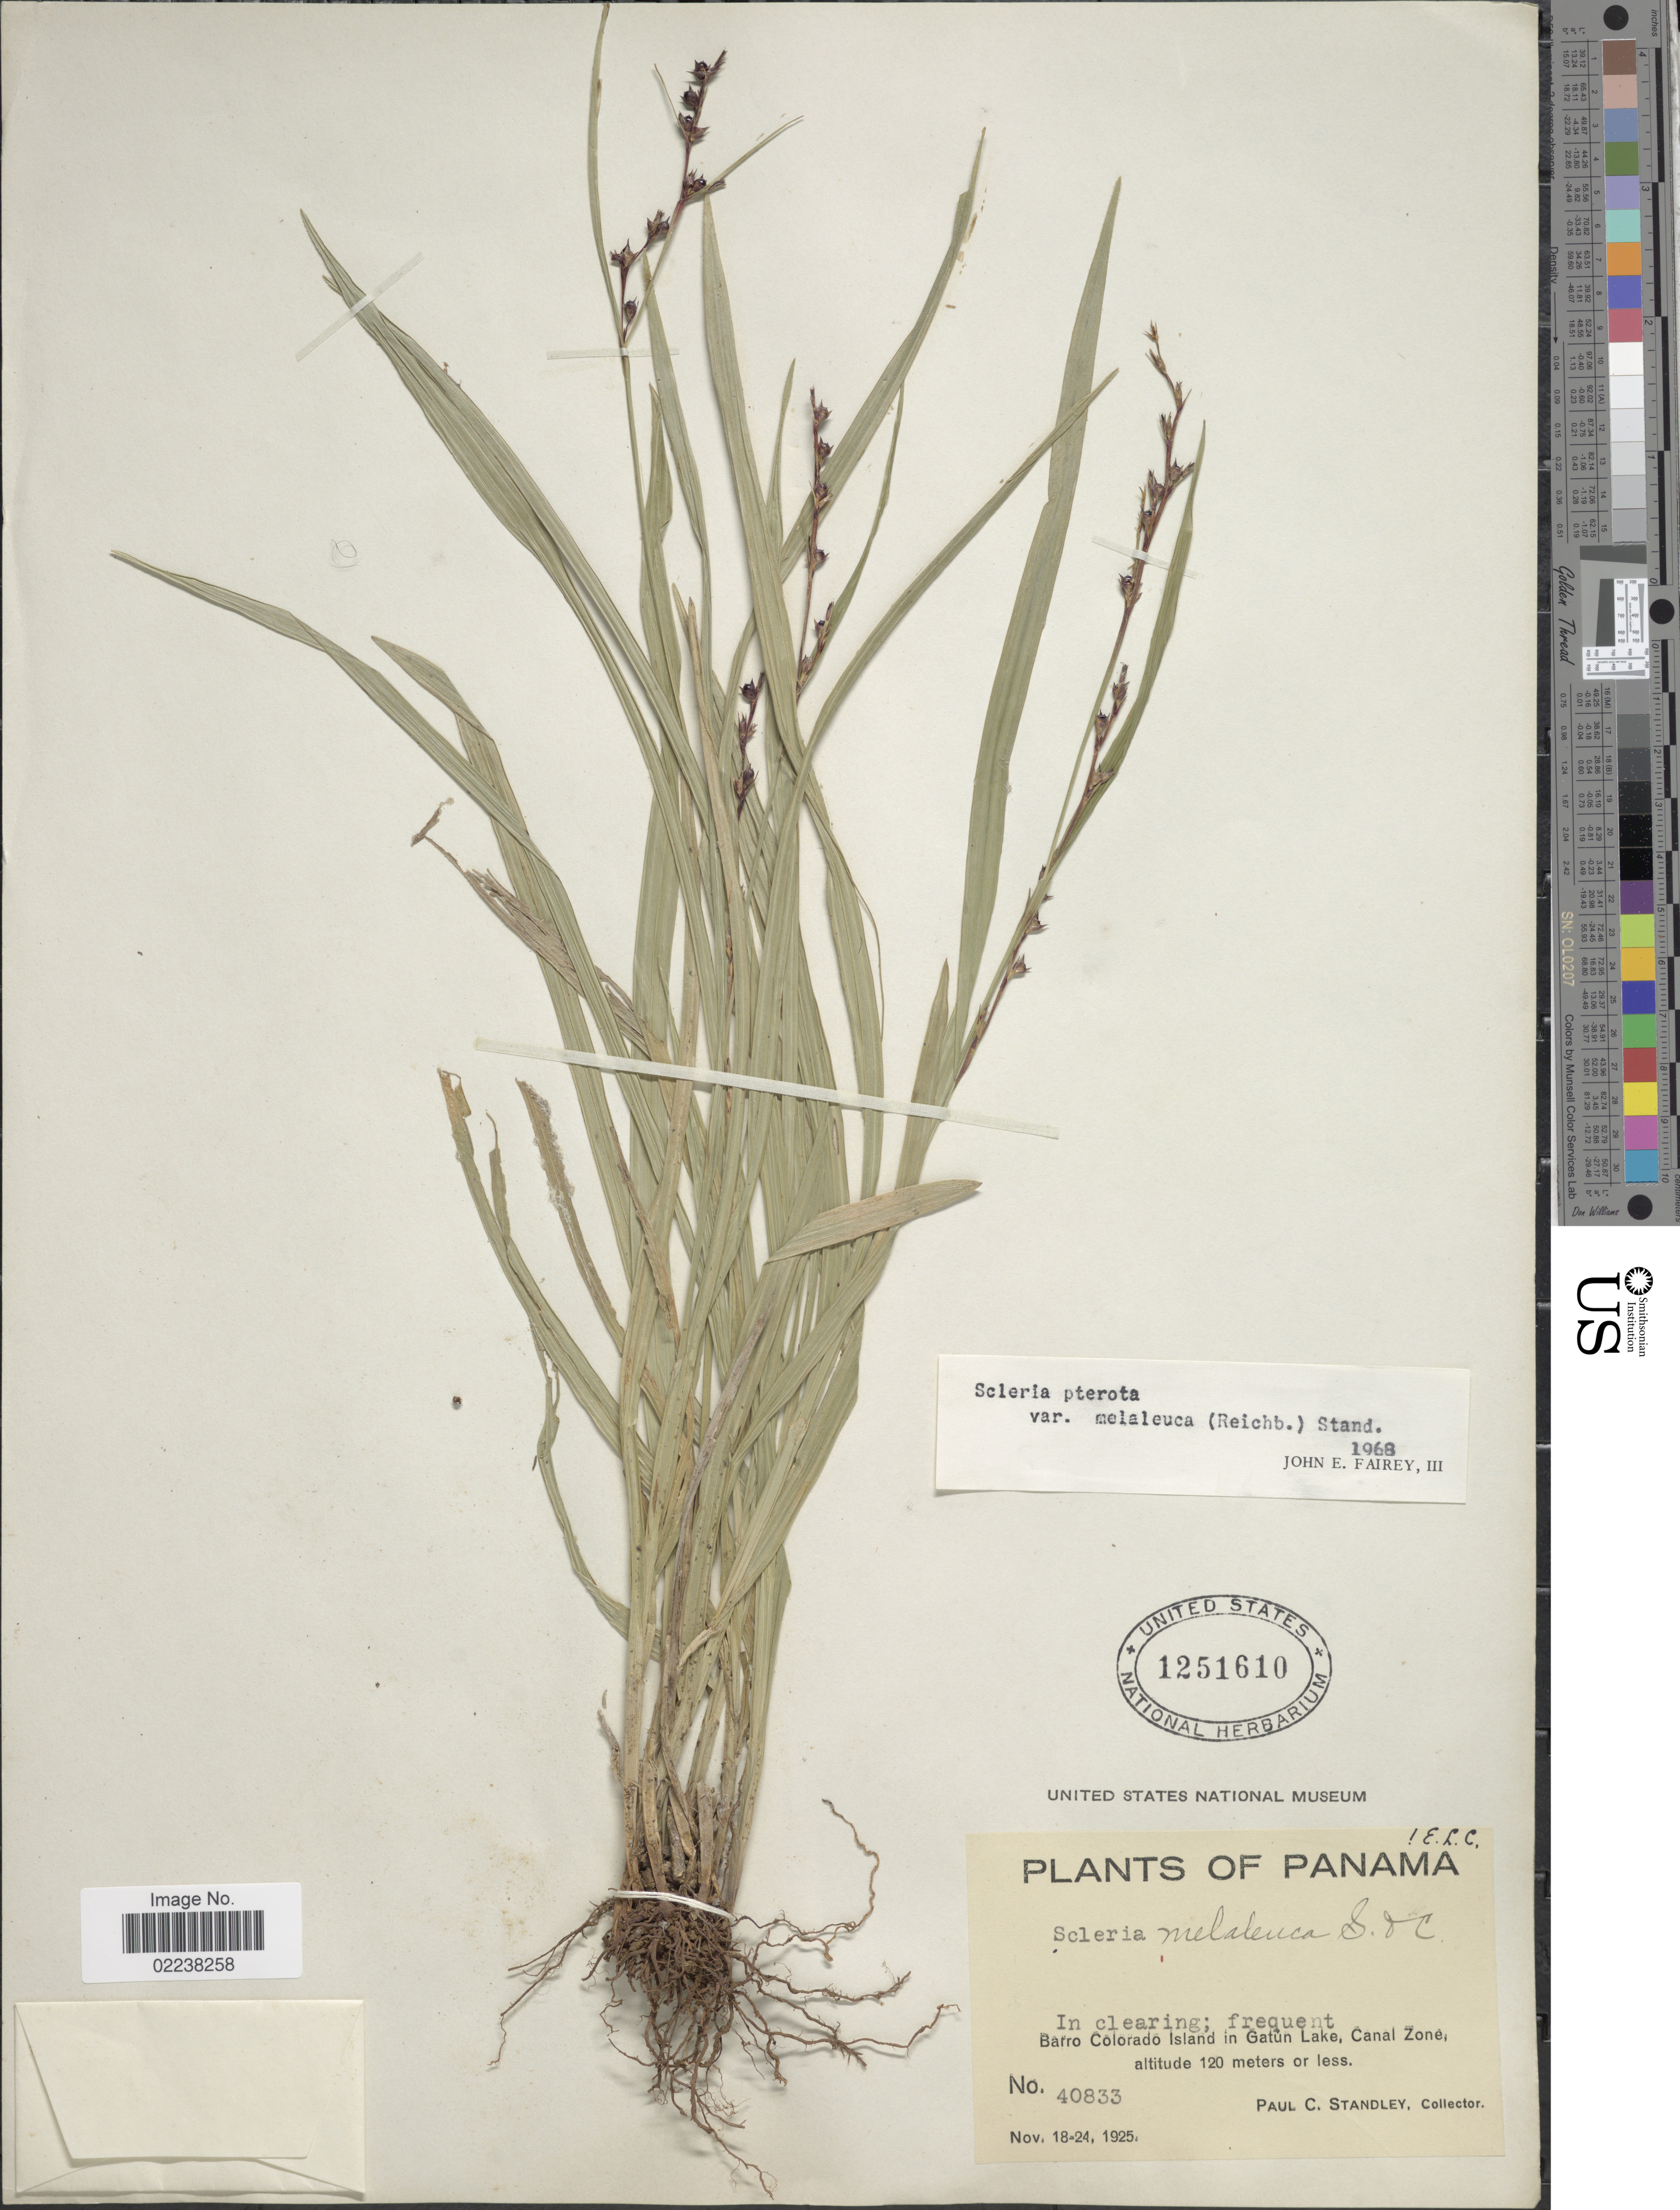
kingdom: Plantae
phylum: Tracheophyta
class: Liliopsida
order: Poales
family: Cyperaceae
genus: Scleria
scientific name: Scleria gaertneri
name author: Raddi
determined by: Strong, Mark T., (BOT), Smithsonian Institution - National Museum of Natural History (UNITED STATES)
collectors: P. C. Standley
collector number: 40833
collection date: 1925-11-18/1925-11-24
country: Panama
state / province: Panamá Oeste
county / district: Canal Zone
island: Barro Colorado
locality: Barro Colorado Island in Gatun Lake, Canal Zone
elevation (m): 120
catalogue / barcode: US 1251610